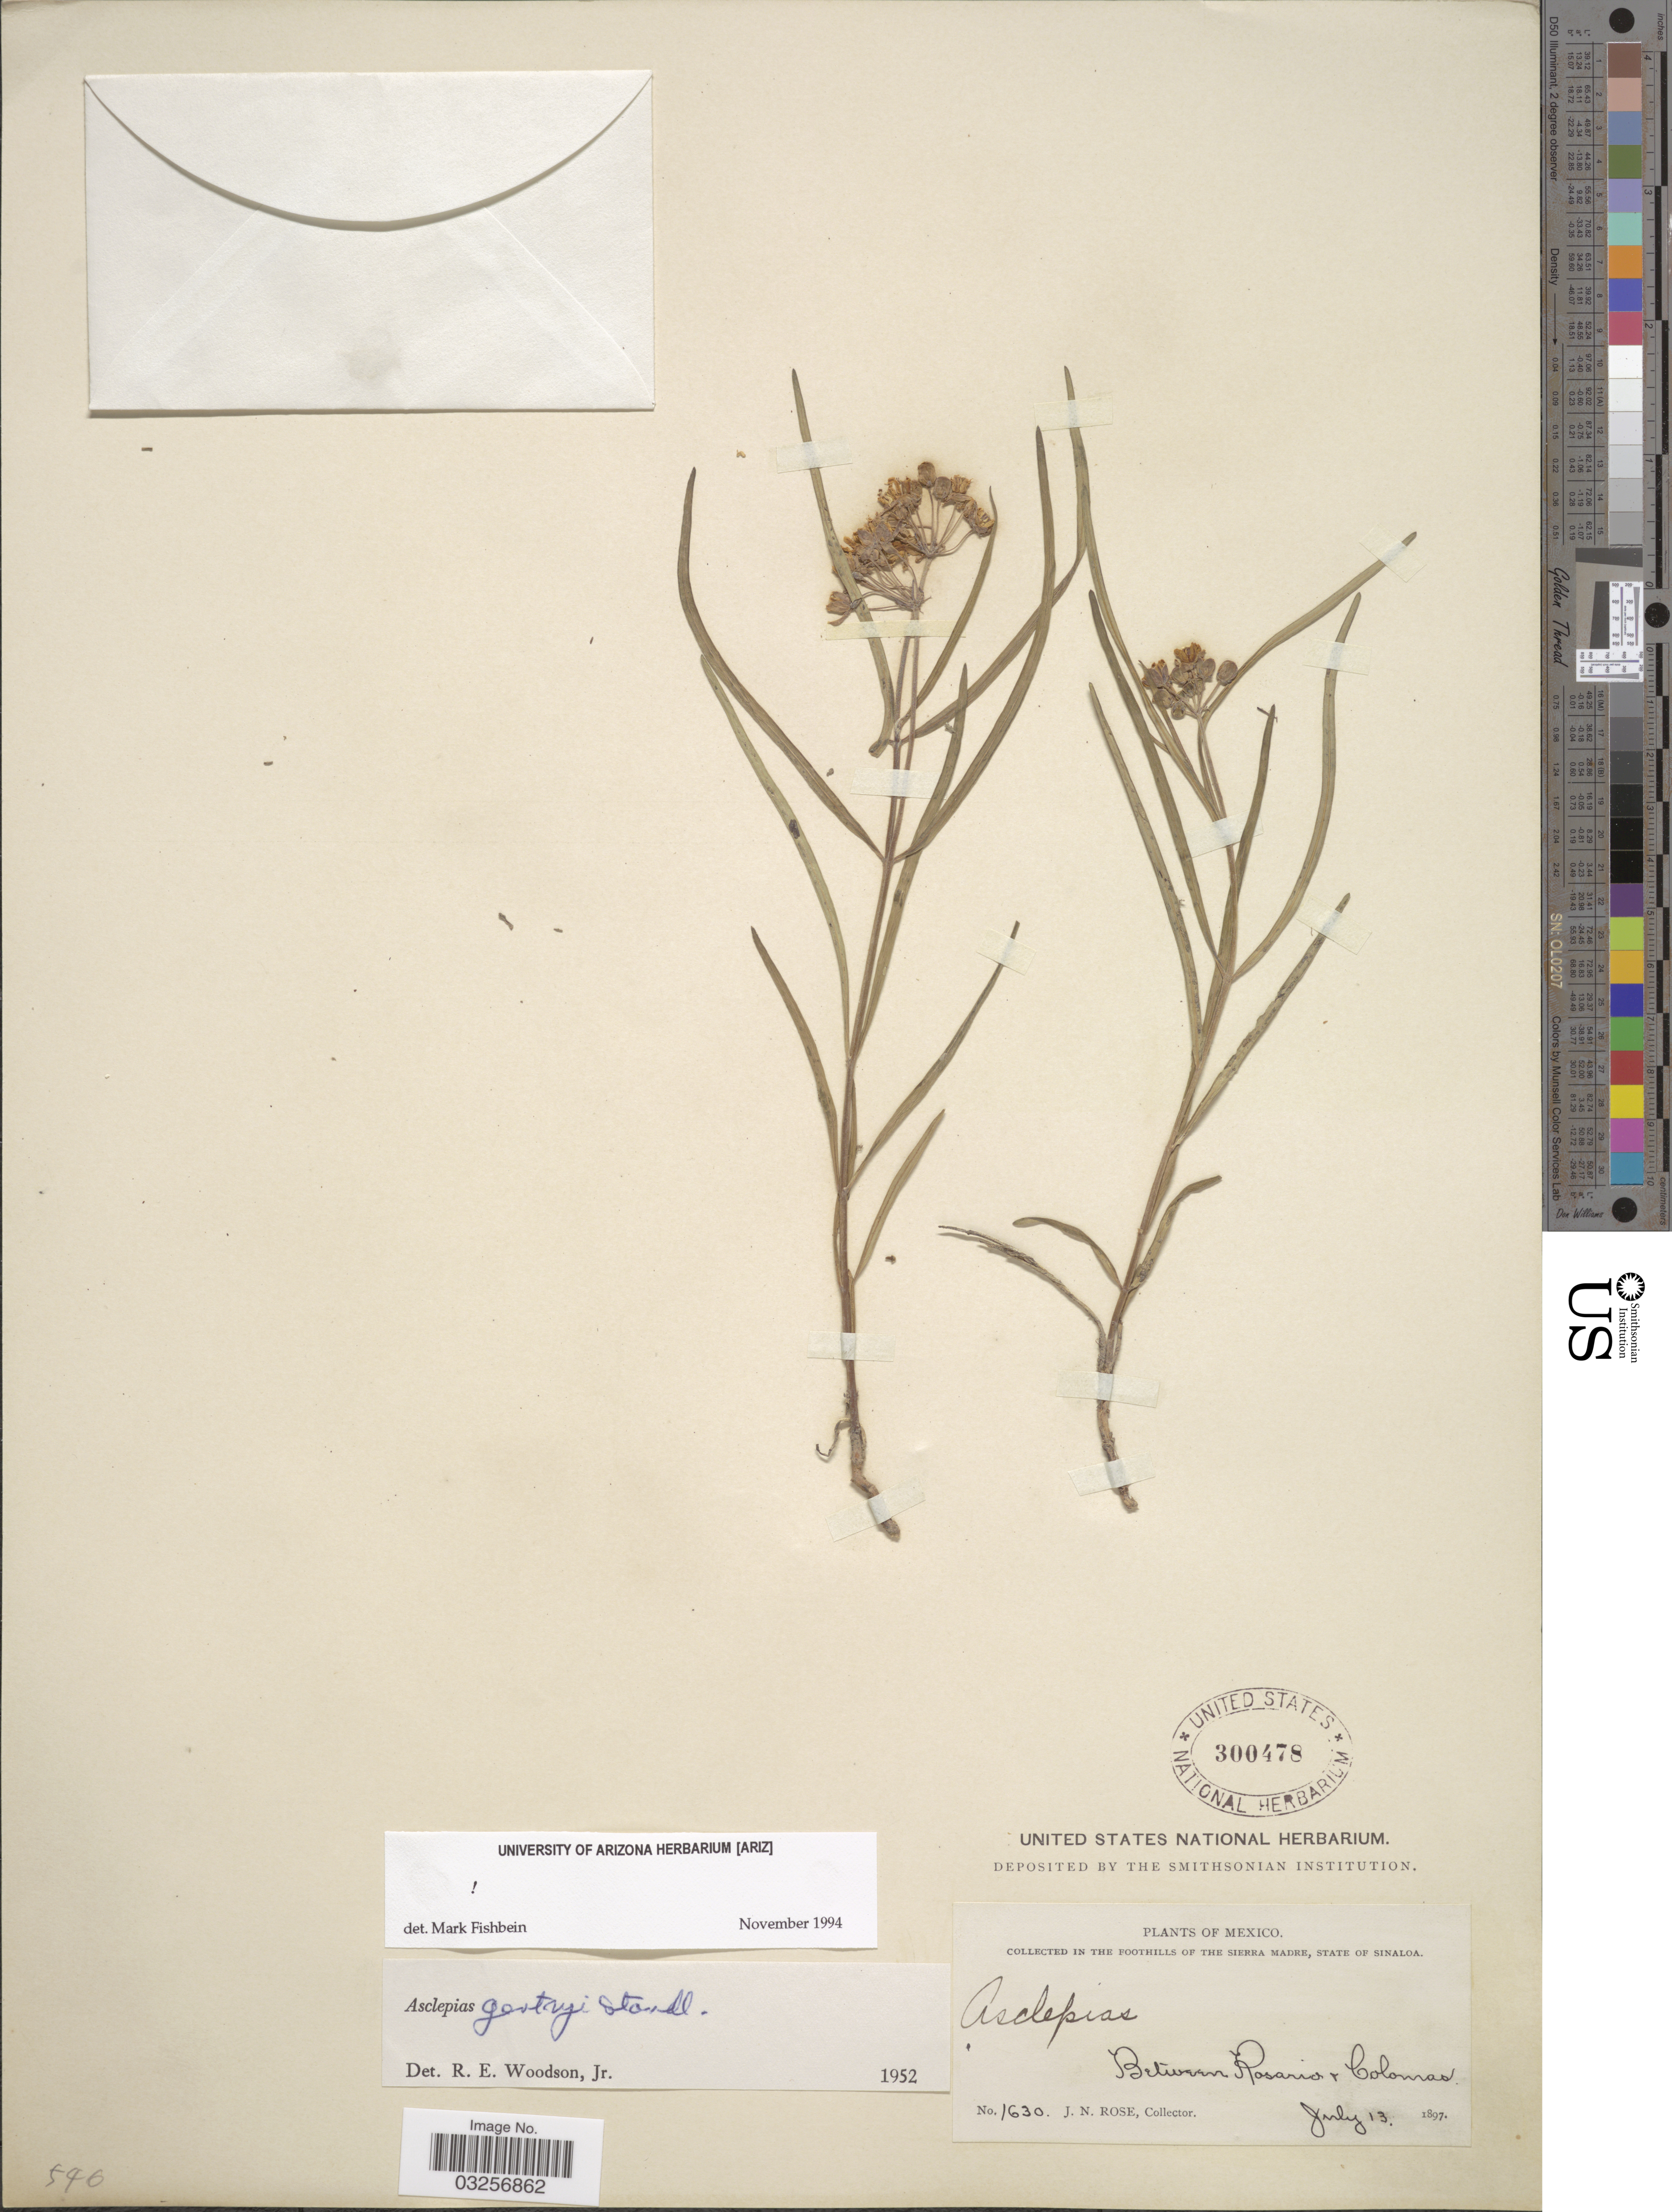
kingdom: Plantae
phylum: Tracheophyta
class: Magnoliopsida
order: Gentianales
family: Apocynaceae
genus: Asclepias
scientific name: Asclepias gentryi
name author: Standl.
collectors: J. N. Rose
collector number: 1630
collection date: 1897-07-13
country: Mexico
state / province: Sinaloa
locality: In the foothills of the Sierra Madre. Between Rosario & Colomas.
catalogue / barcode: US 300478